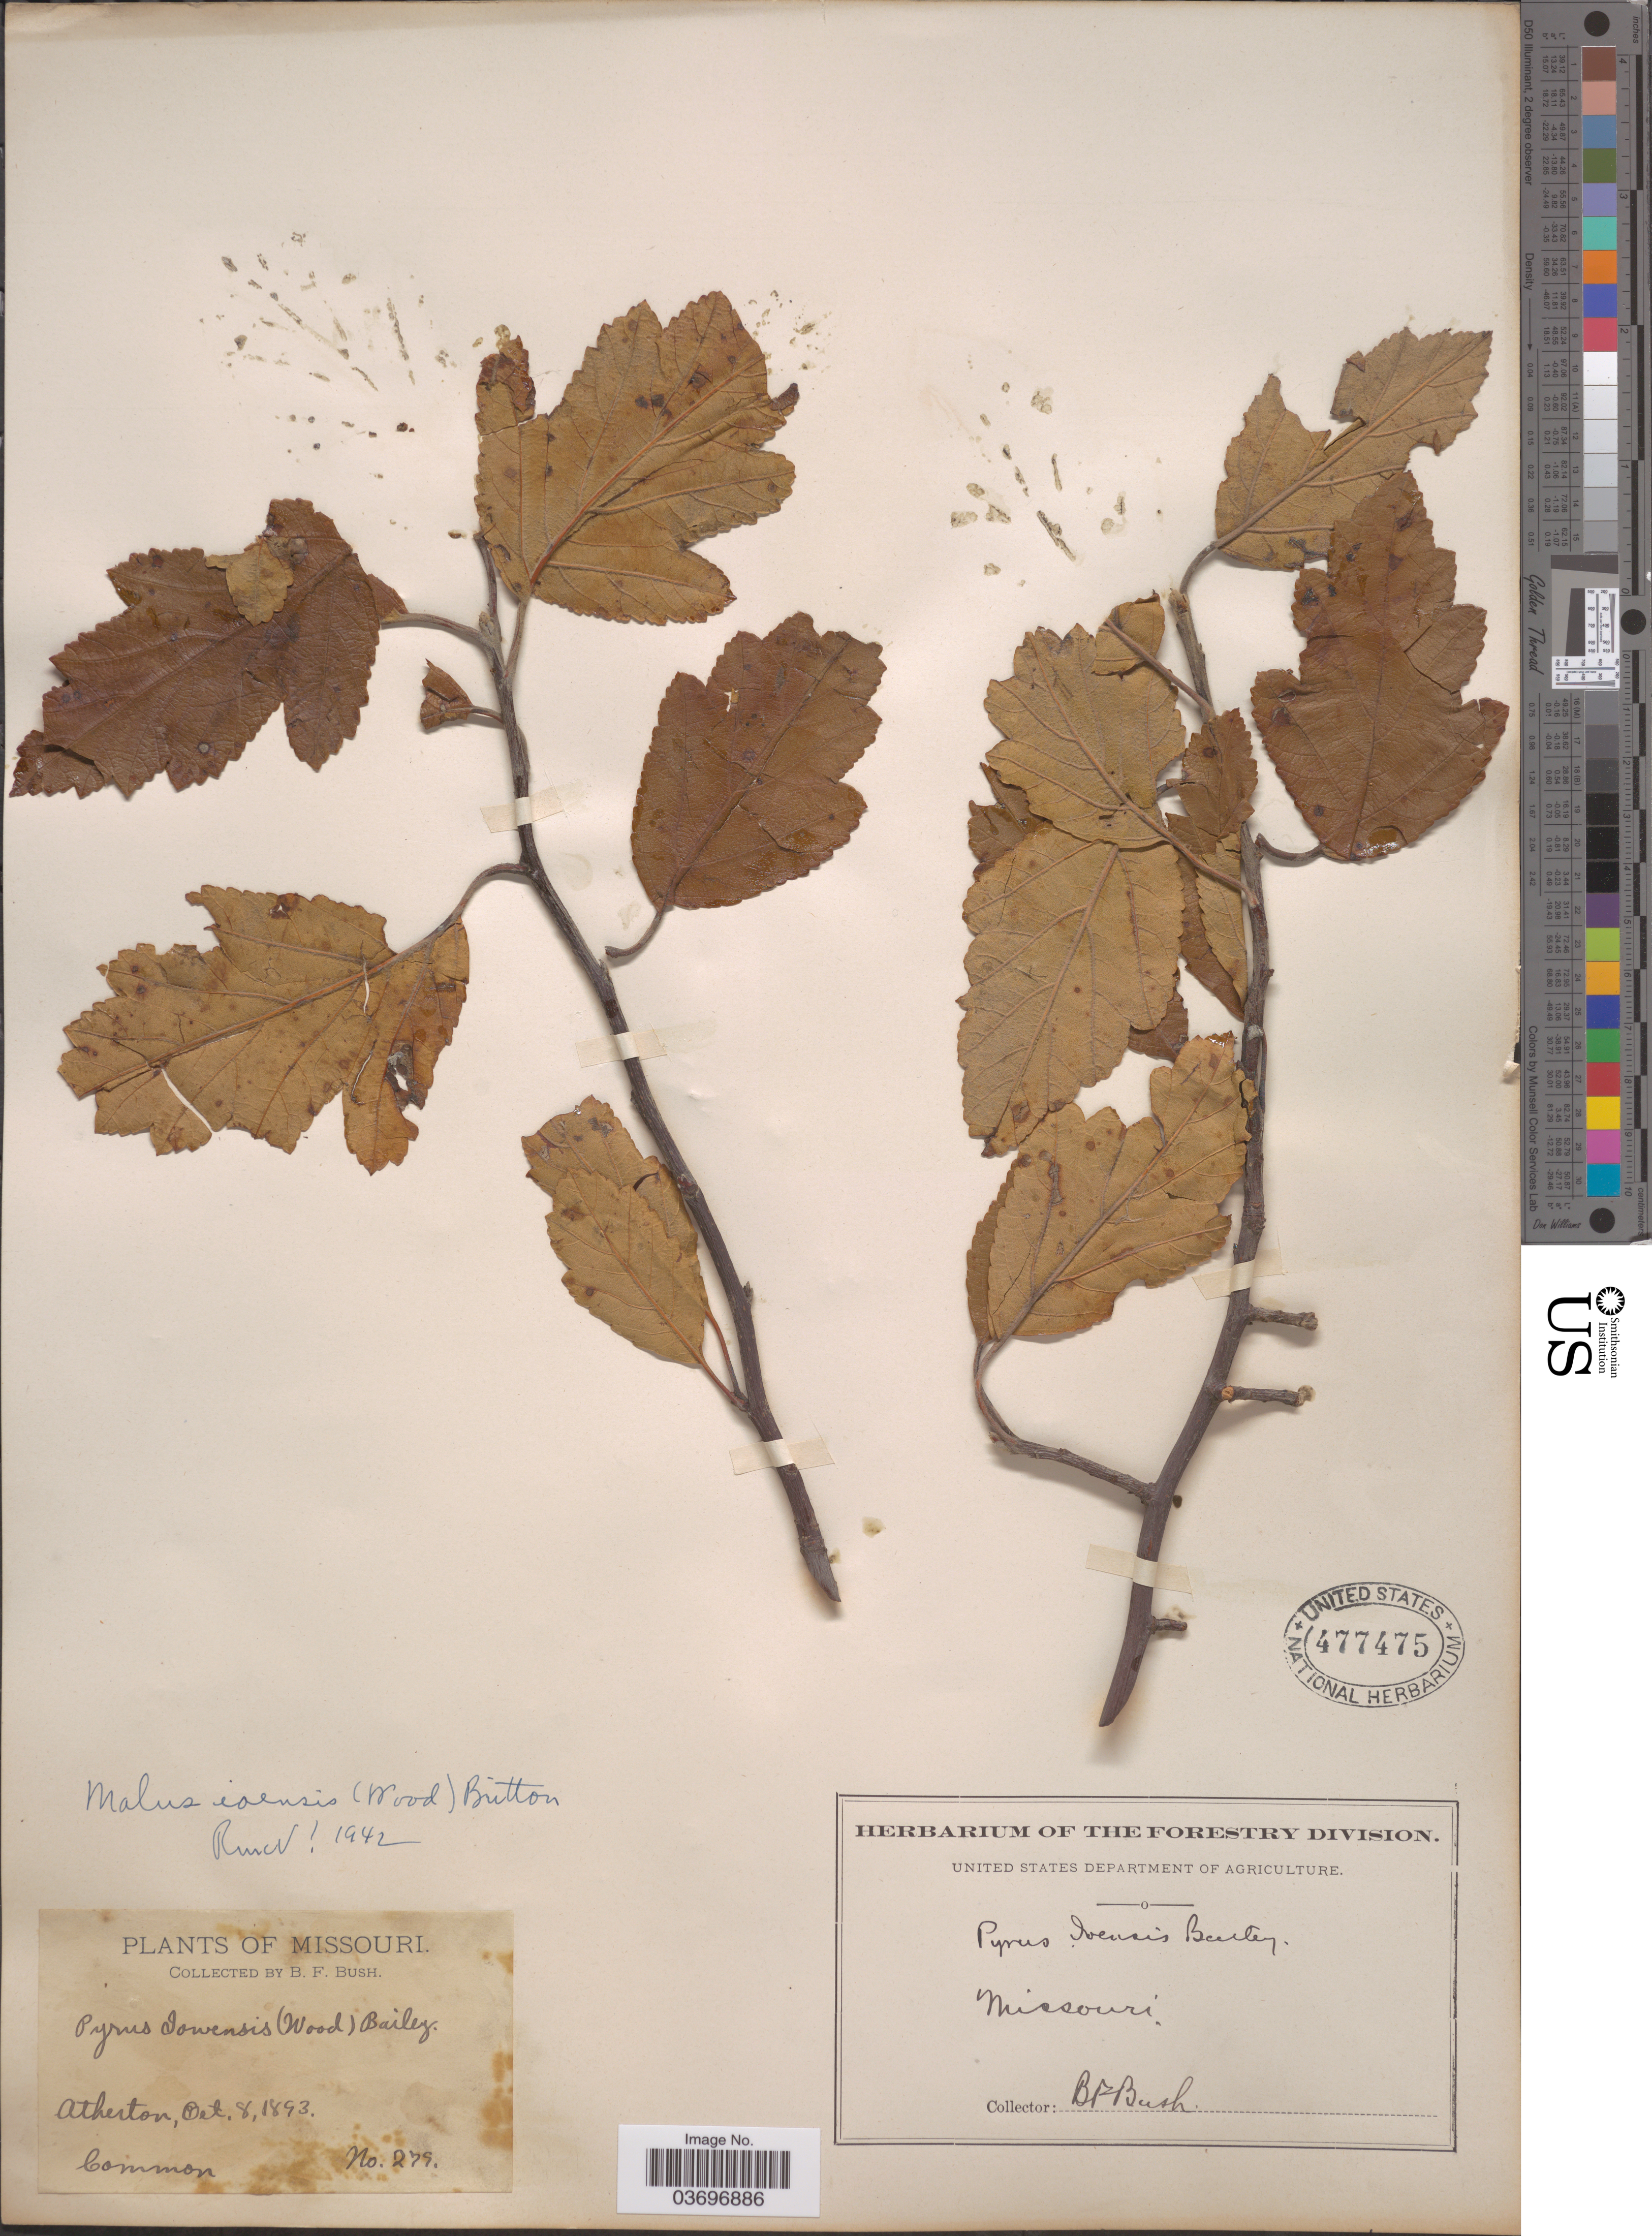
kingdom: Plantae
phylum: Tracheophyta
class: Magnoliopsida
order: Rosales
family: Rosaceae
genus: Malus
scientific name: Malus ioensis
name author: (Alph. Wood) Britton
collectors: B. F. Bush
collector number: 279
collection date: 1893-10-08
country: United States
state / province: Missouri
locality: Atherton.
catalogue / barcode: US 477475